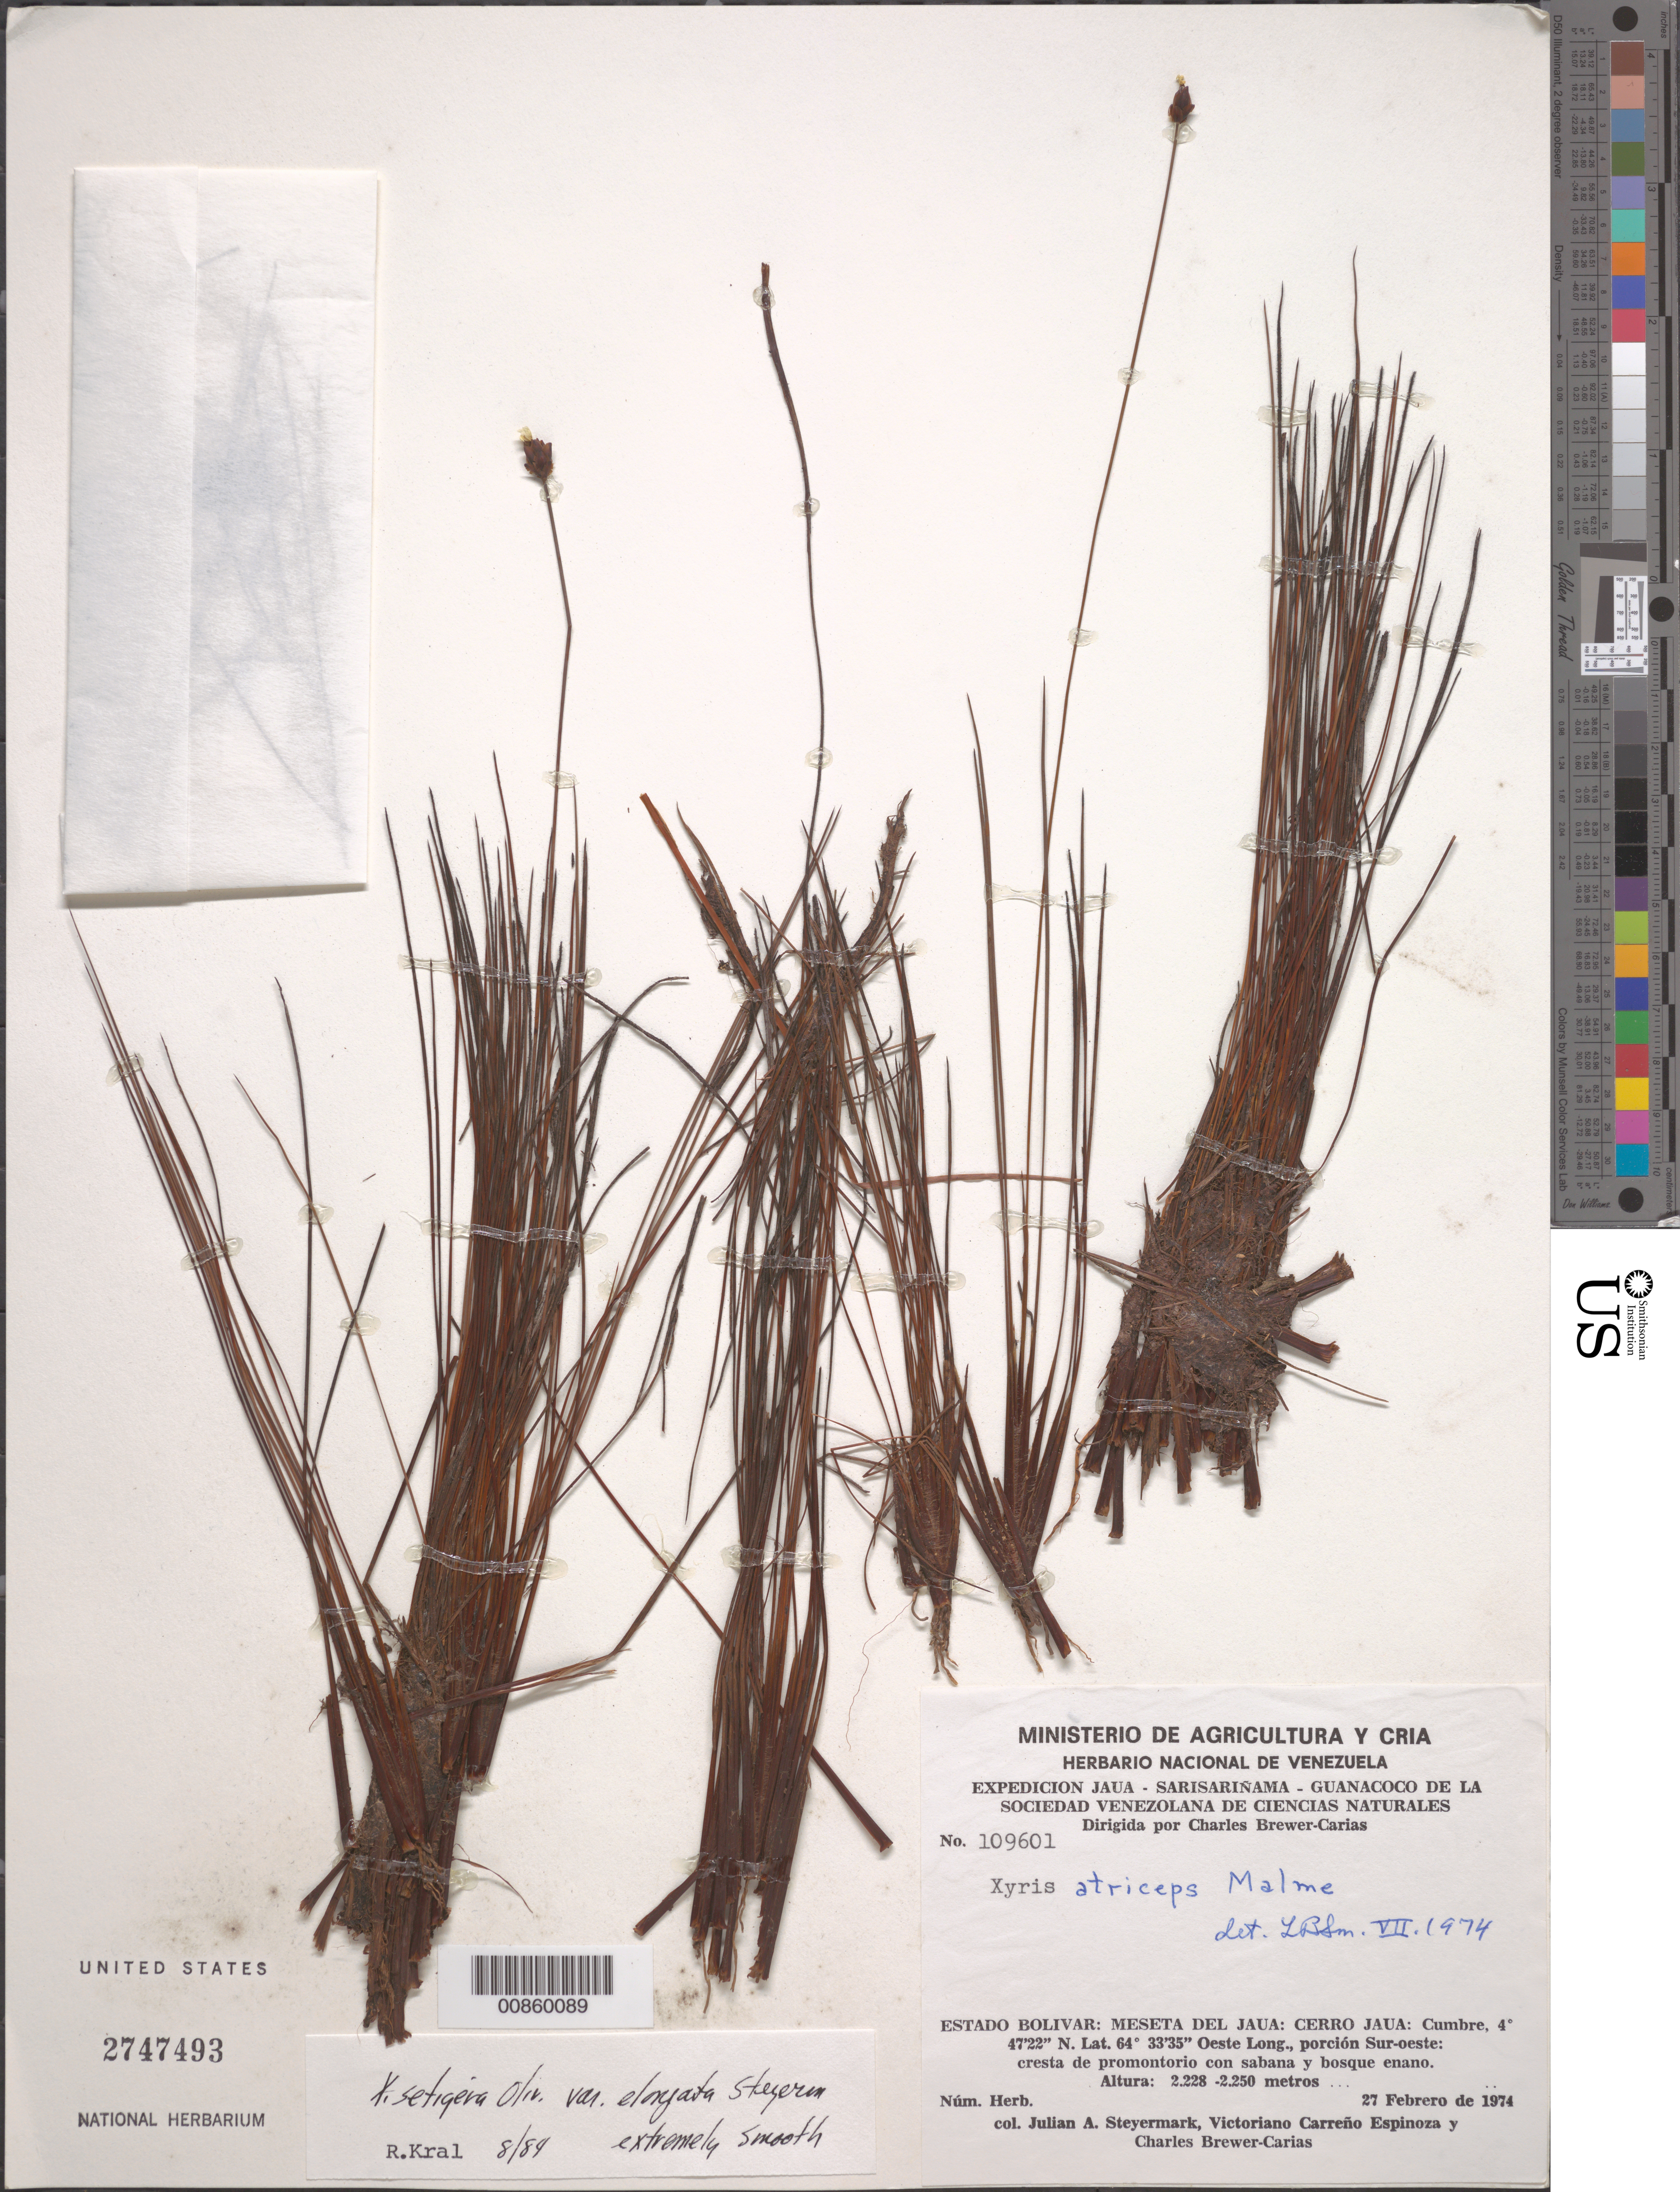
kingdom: Plantae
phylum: Tracheophyta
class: Liliopsida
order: Poales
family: Xyridaceae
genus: Xyris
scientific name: Xyris setigera var. elongata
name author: Steyerm.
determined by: Kral, Robert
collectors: J. Steyermark, V. Espinosa & C. Brewer-Carias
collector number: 109601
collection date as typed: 27-Feb-74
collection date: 1974-02-27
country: Venezuela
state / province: Bolívar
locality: Meseta del Jaua: Cerro Jaua, cumbre, porcion sur-oeste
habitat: Cresta de promontorio con sabana y bosque enano.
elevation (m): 2228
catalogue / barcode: US 2747493